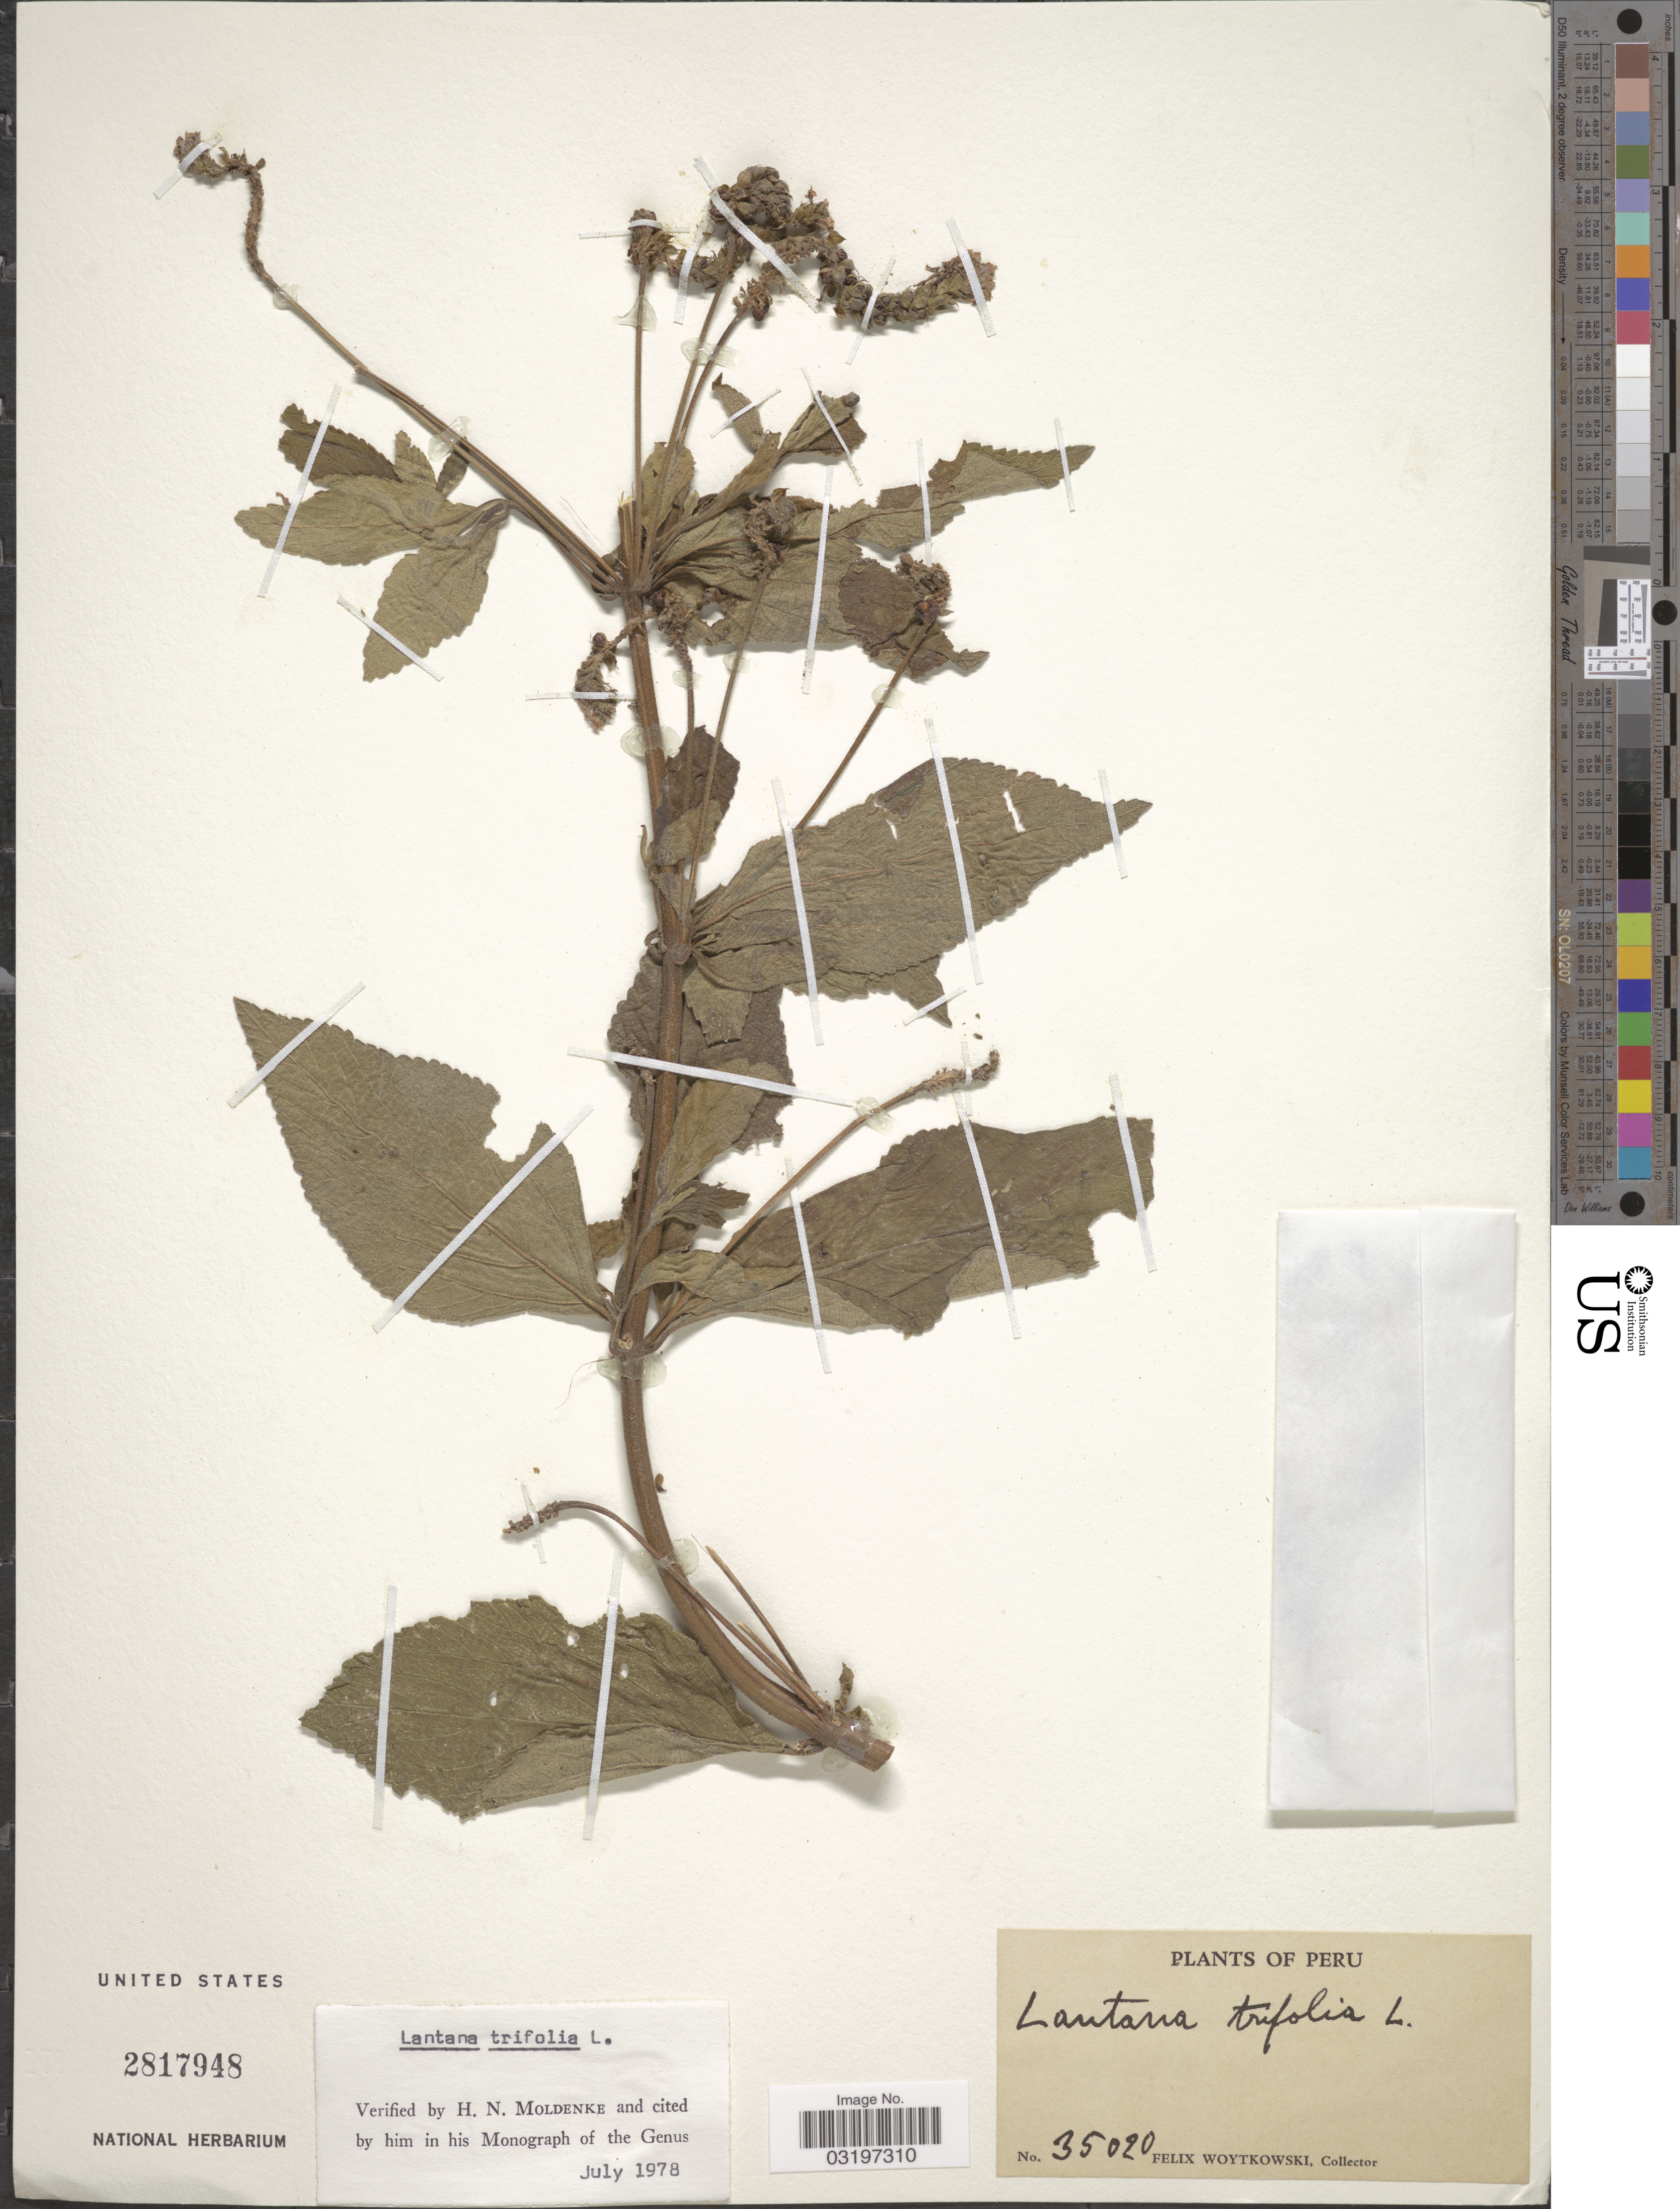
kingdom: Plantae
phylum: Tracheophyta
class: Magnoliopsida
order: Lamiales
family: Verbenaceae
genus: Lantana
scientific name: Lantana trifolia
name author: L.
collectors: F. Woytkowski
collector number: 35020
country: Peru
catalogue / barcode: US 2817948